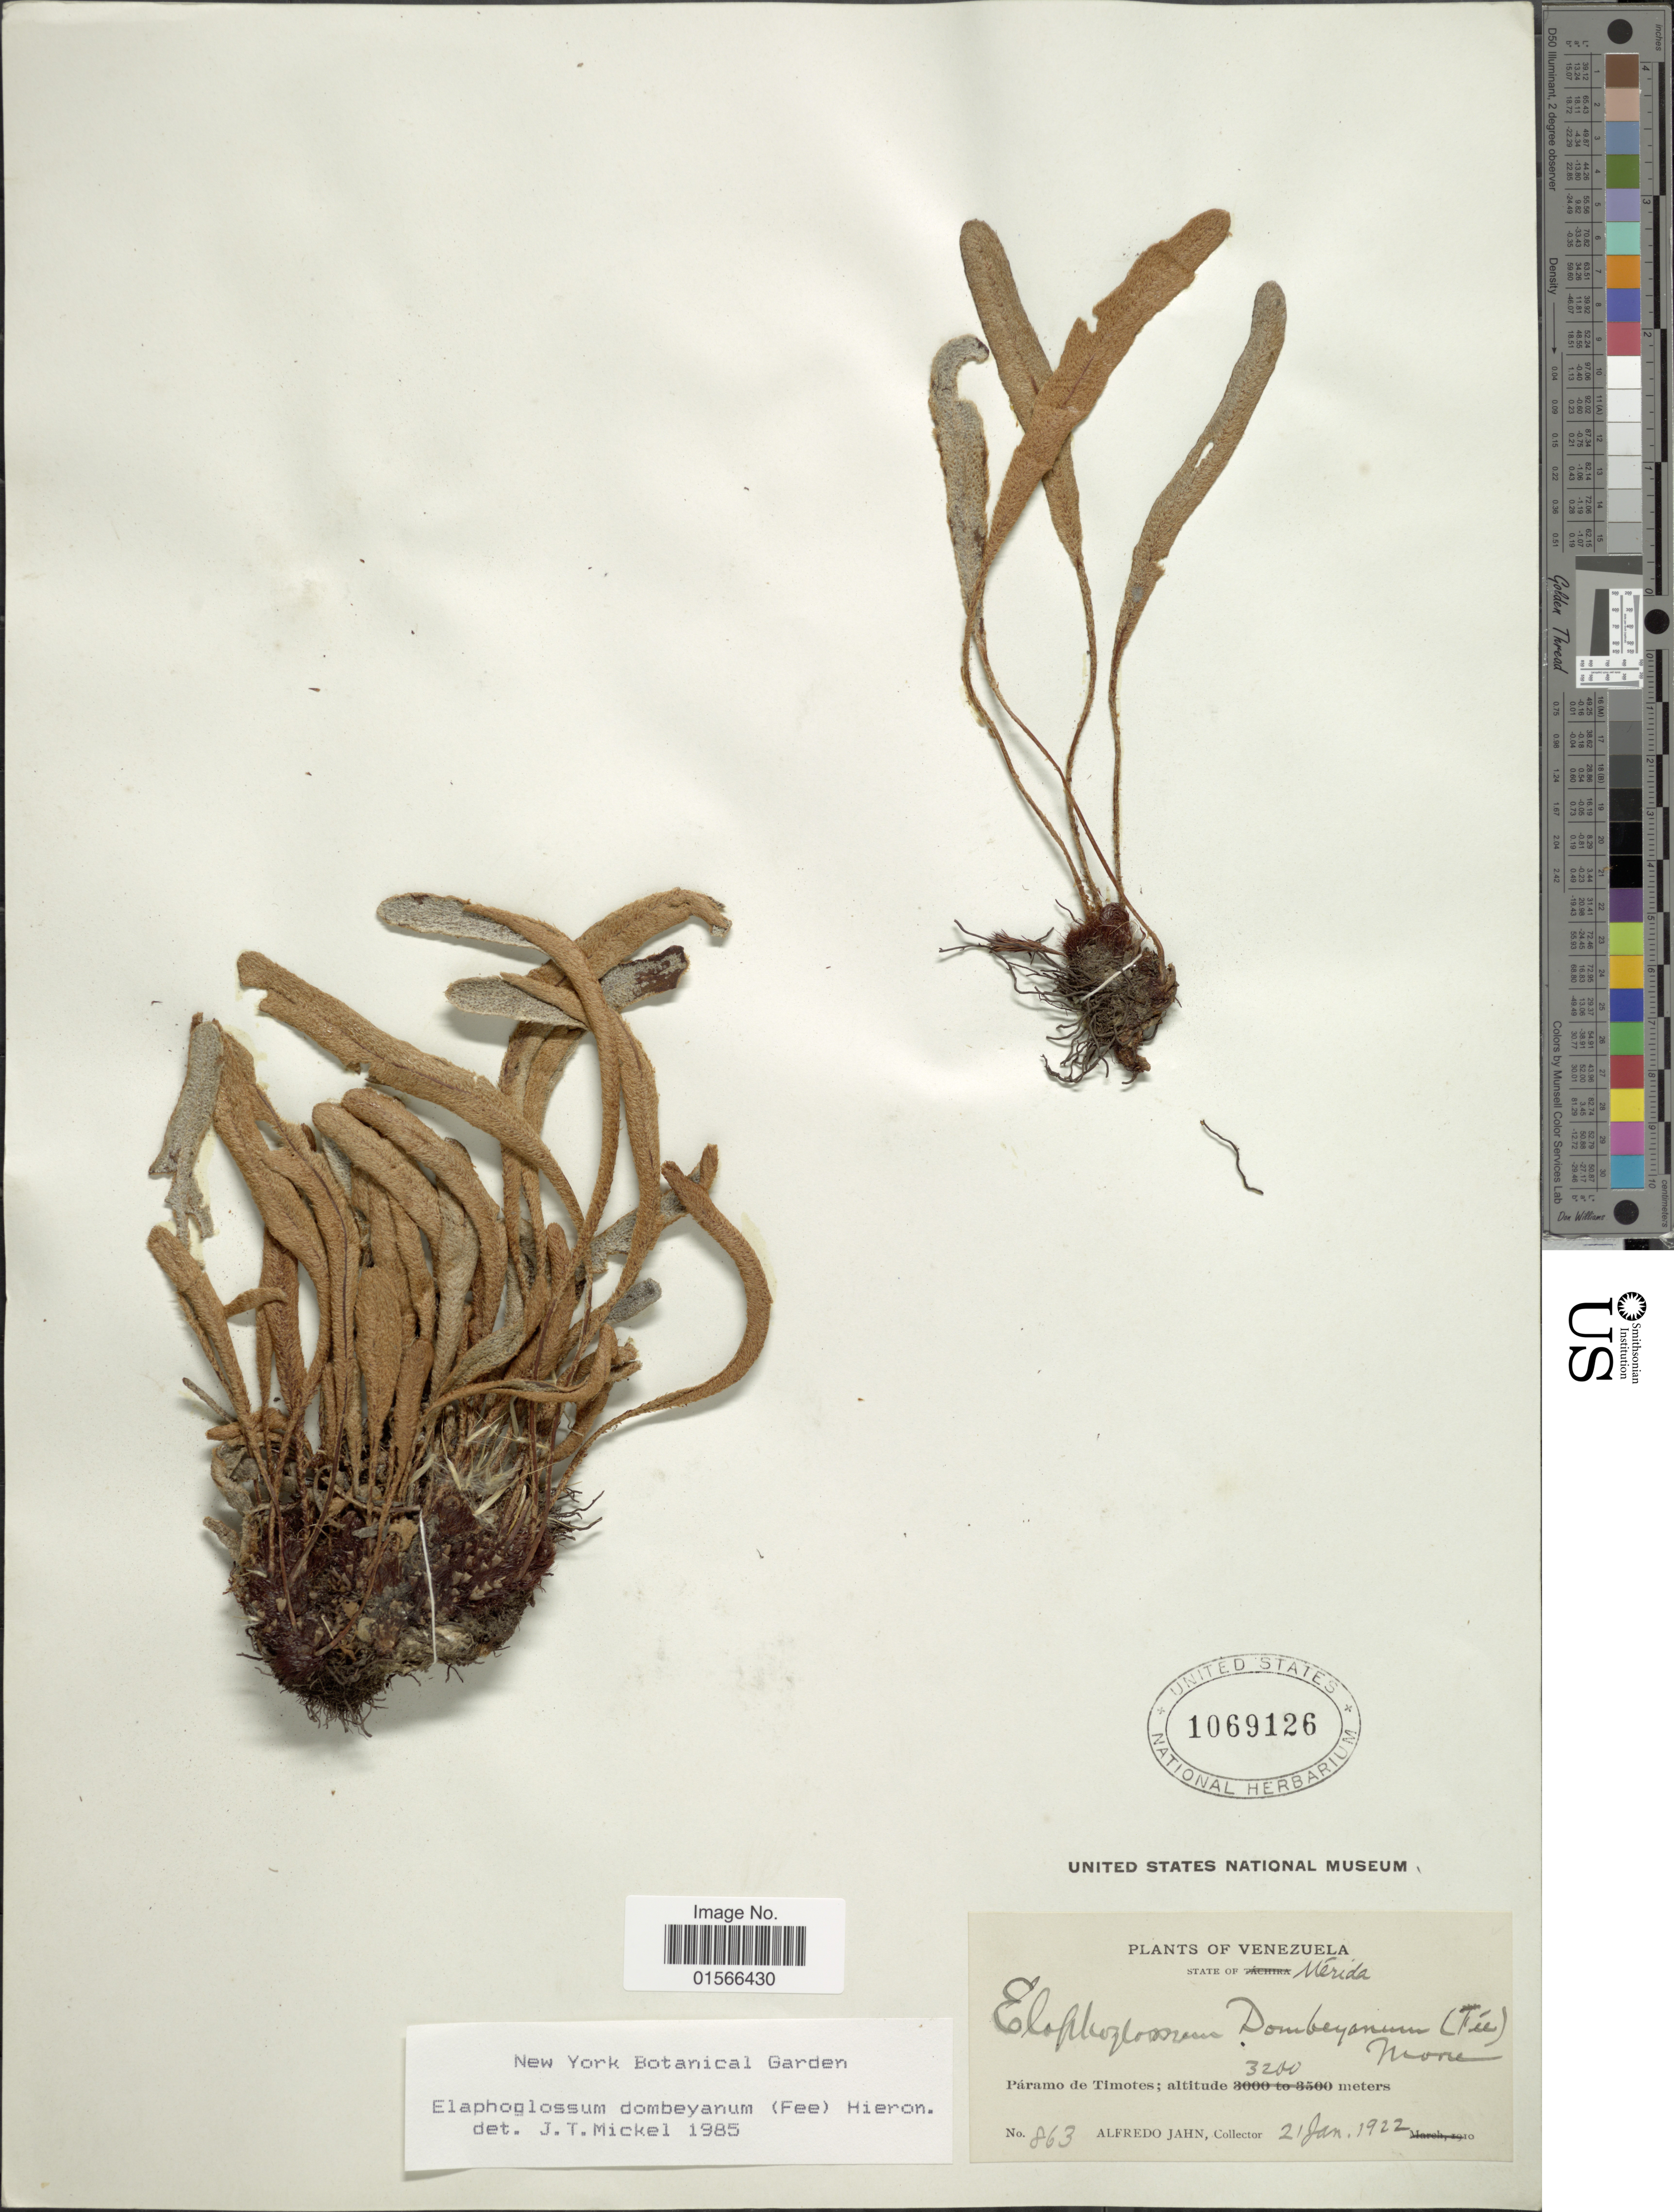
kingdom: Plantae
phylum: Tracheophyta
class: Polypodiopsida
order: Polypodiales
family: Dryopteridaceae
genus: Elaphoglossum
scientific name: Elaphoglossum dombeyanum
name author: (Fée) T.B. Moore & Houlston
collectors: A. Jahn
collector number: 863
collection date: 1922-01-21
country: Venezuela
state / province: Mérida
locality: Páramo de Timotes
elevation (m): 3200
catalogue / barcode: US 1069126